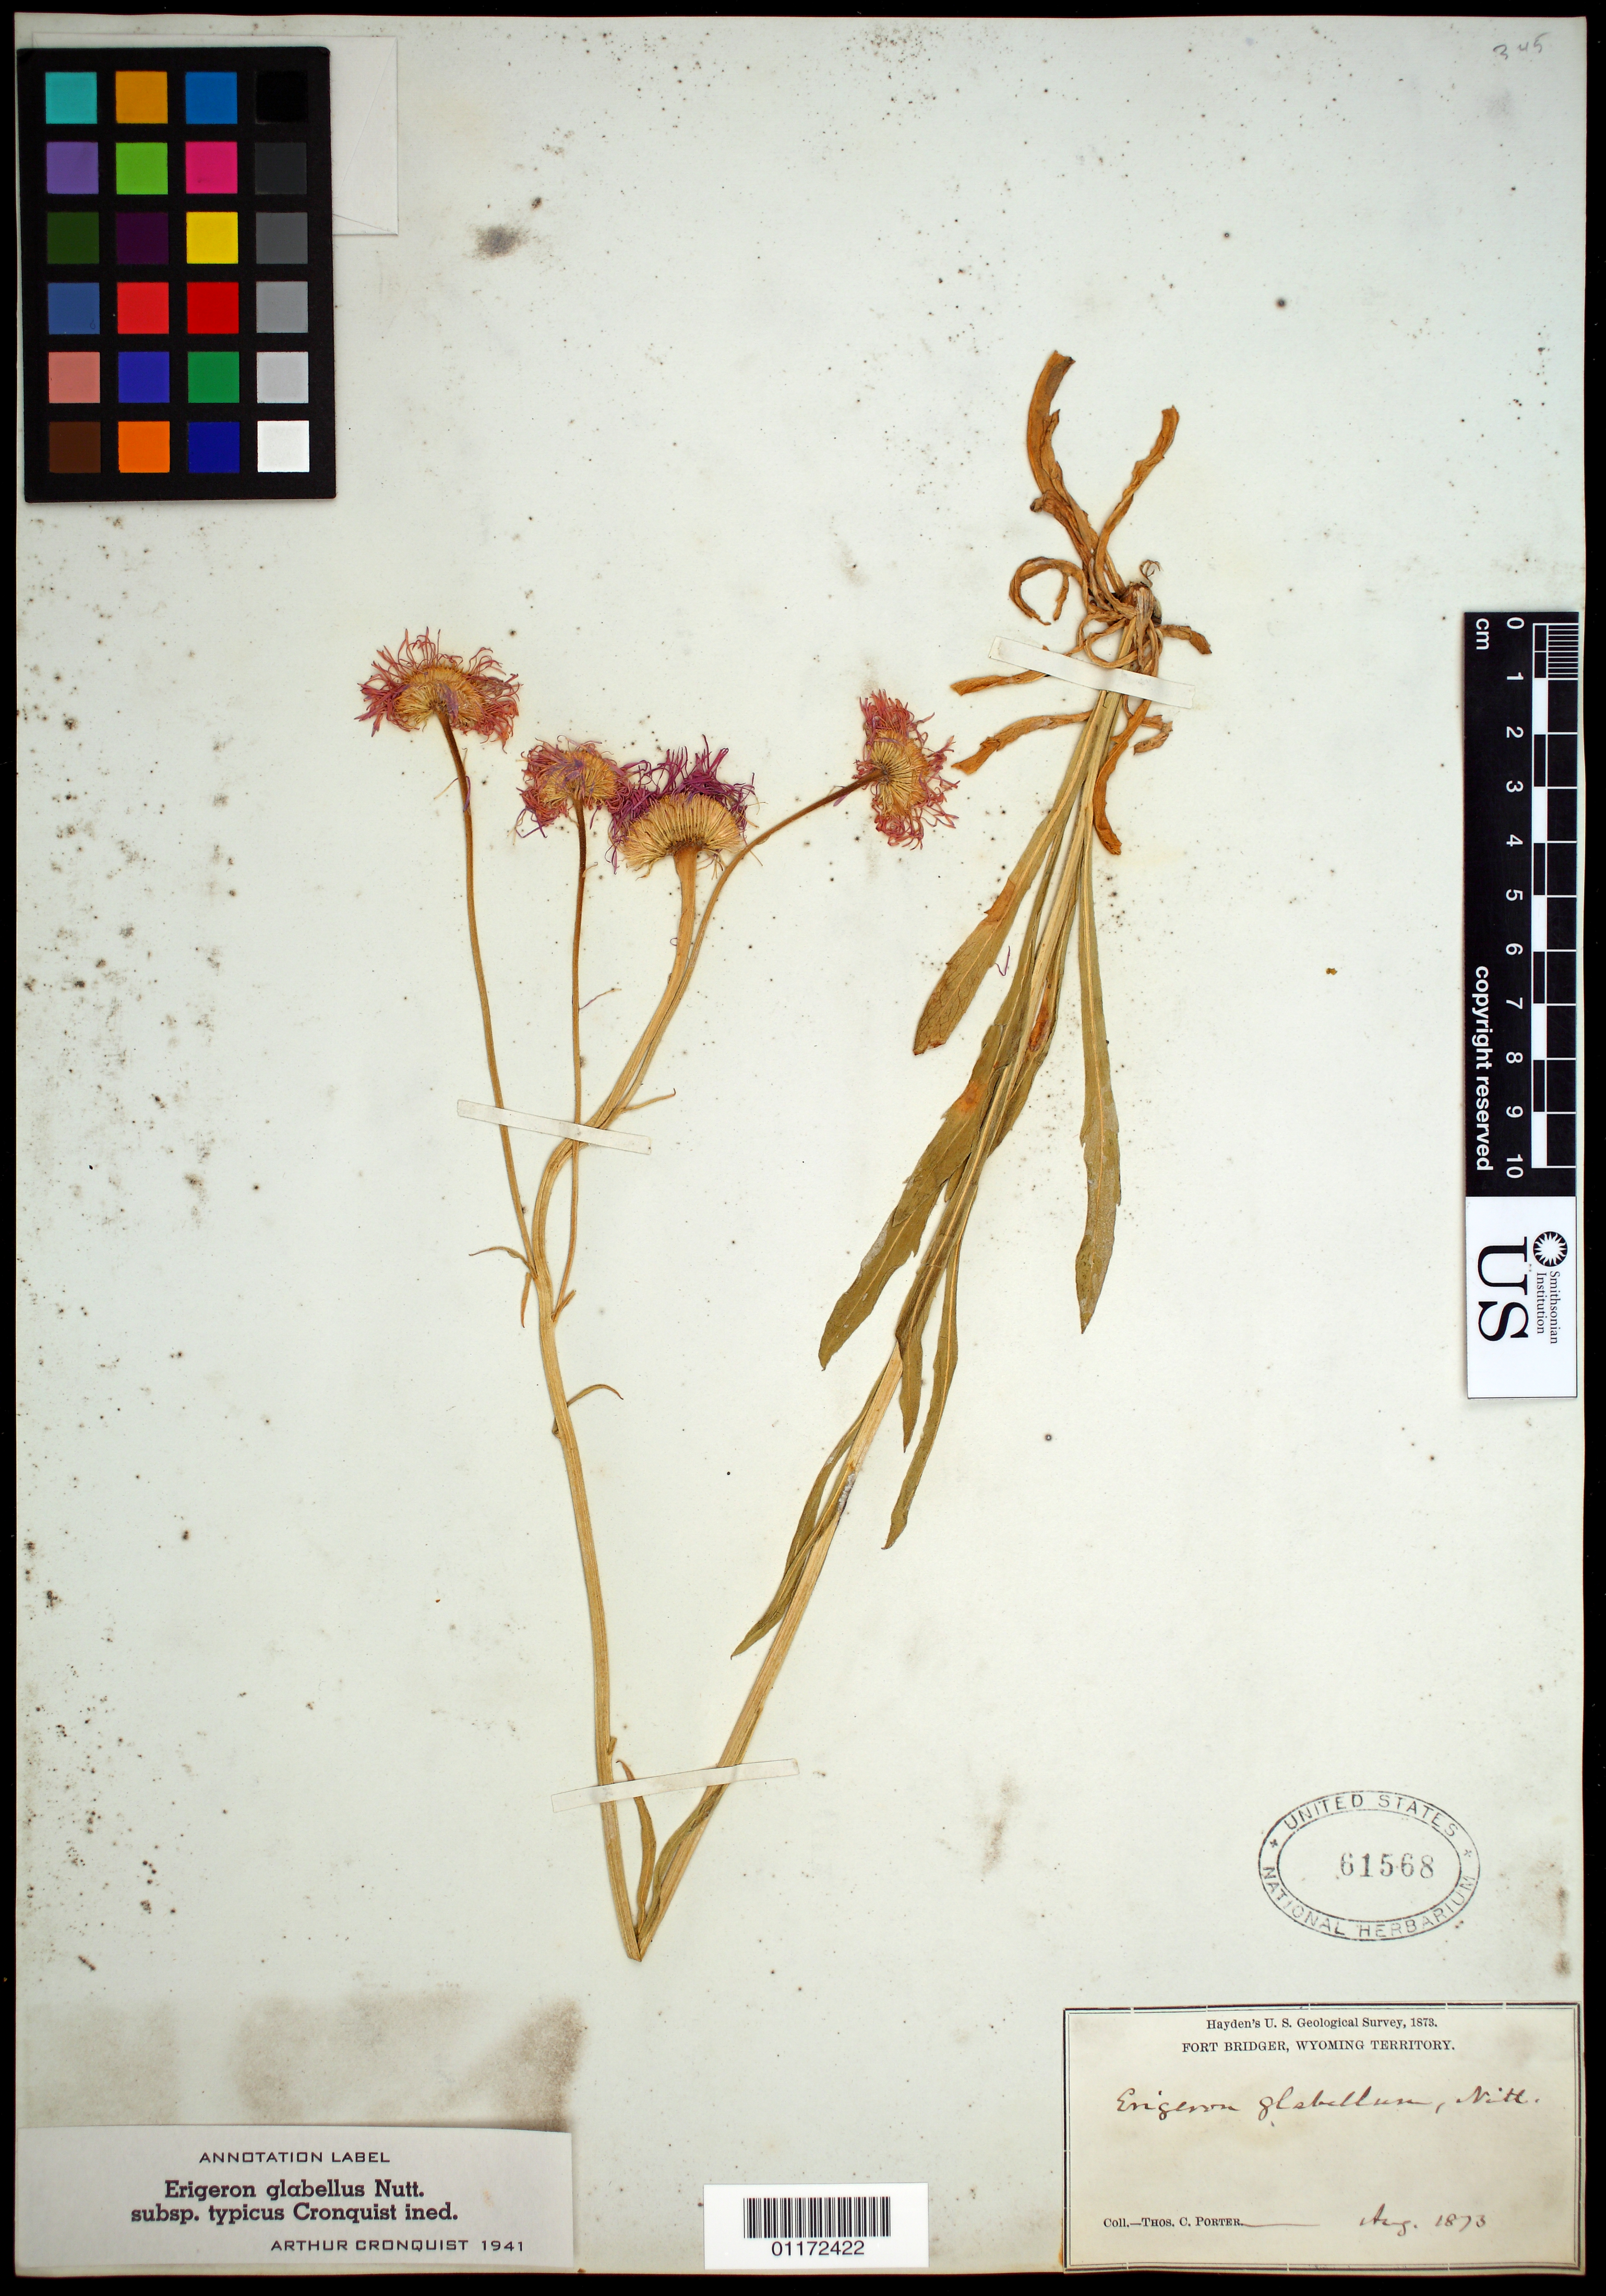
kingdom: Plantae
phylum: Tracheophyta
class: Magnoliopsida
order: Asterales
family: Asteraceae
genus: Erigeron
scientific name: Erigeron glabellus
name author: Nutt.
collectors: T. C. Porter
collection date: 1863-08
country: United States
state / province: Wyoming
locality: Fort Bridger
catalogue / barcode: US 61568